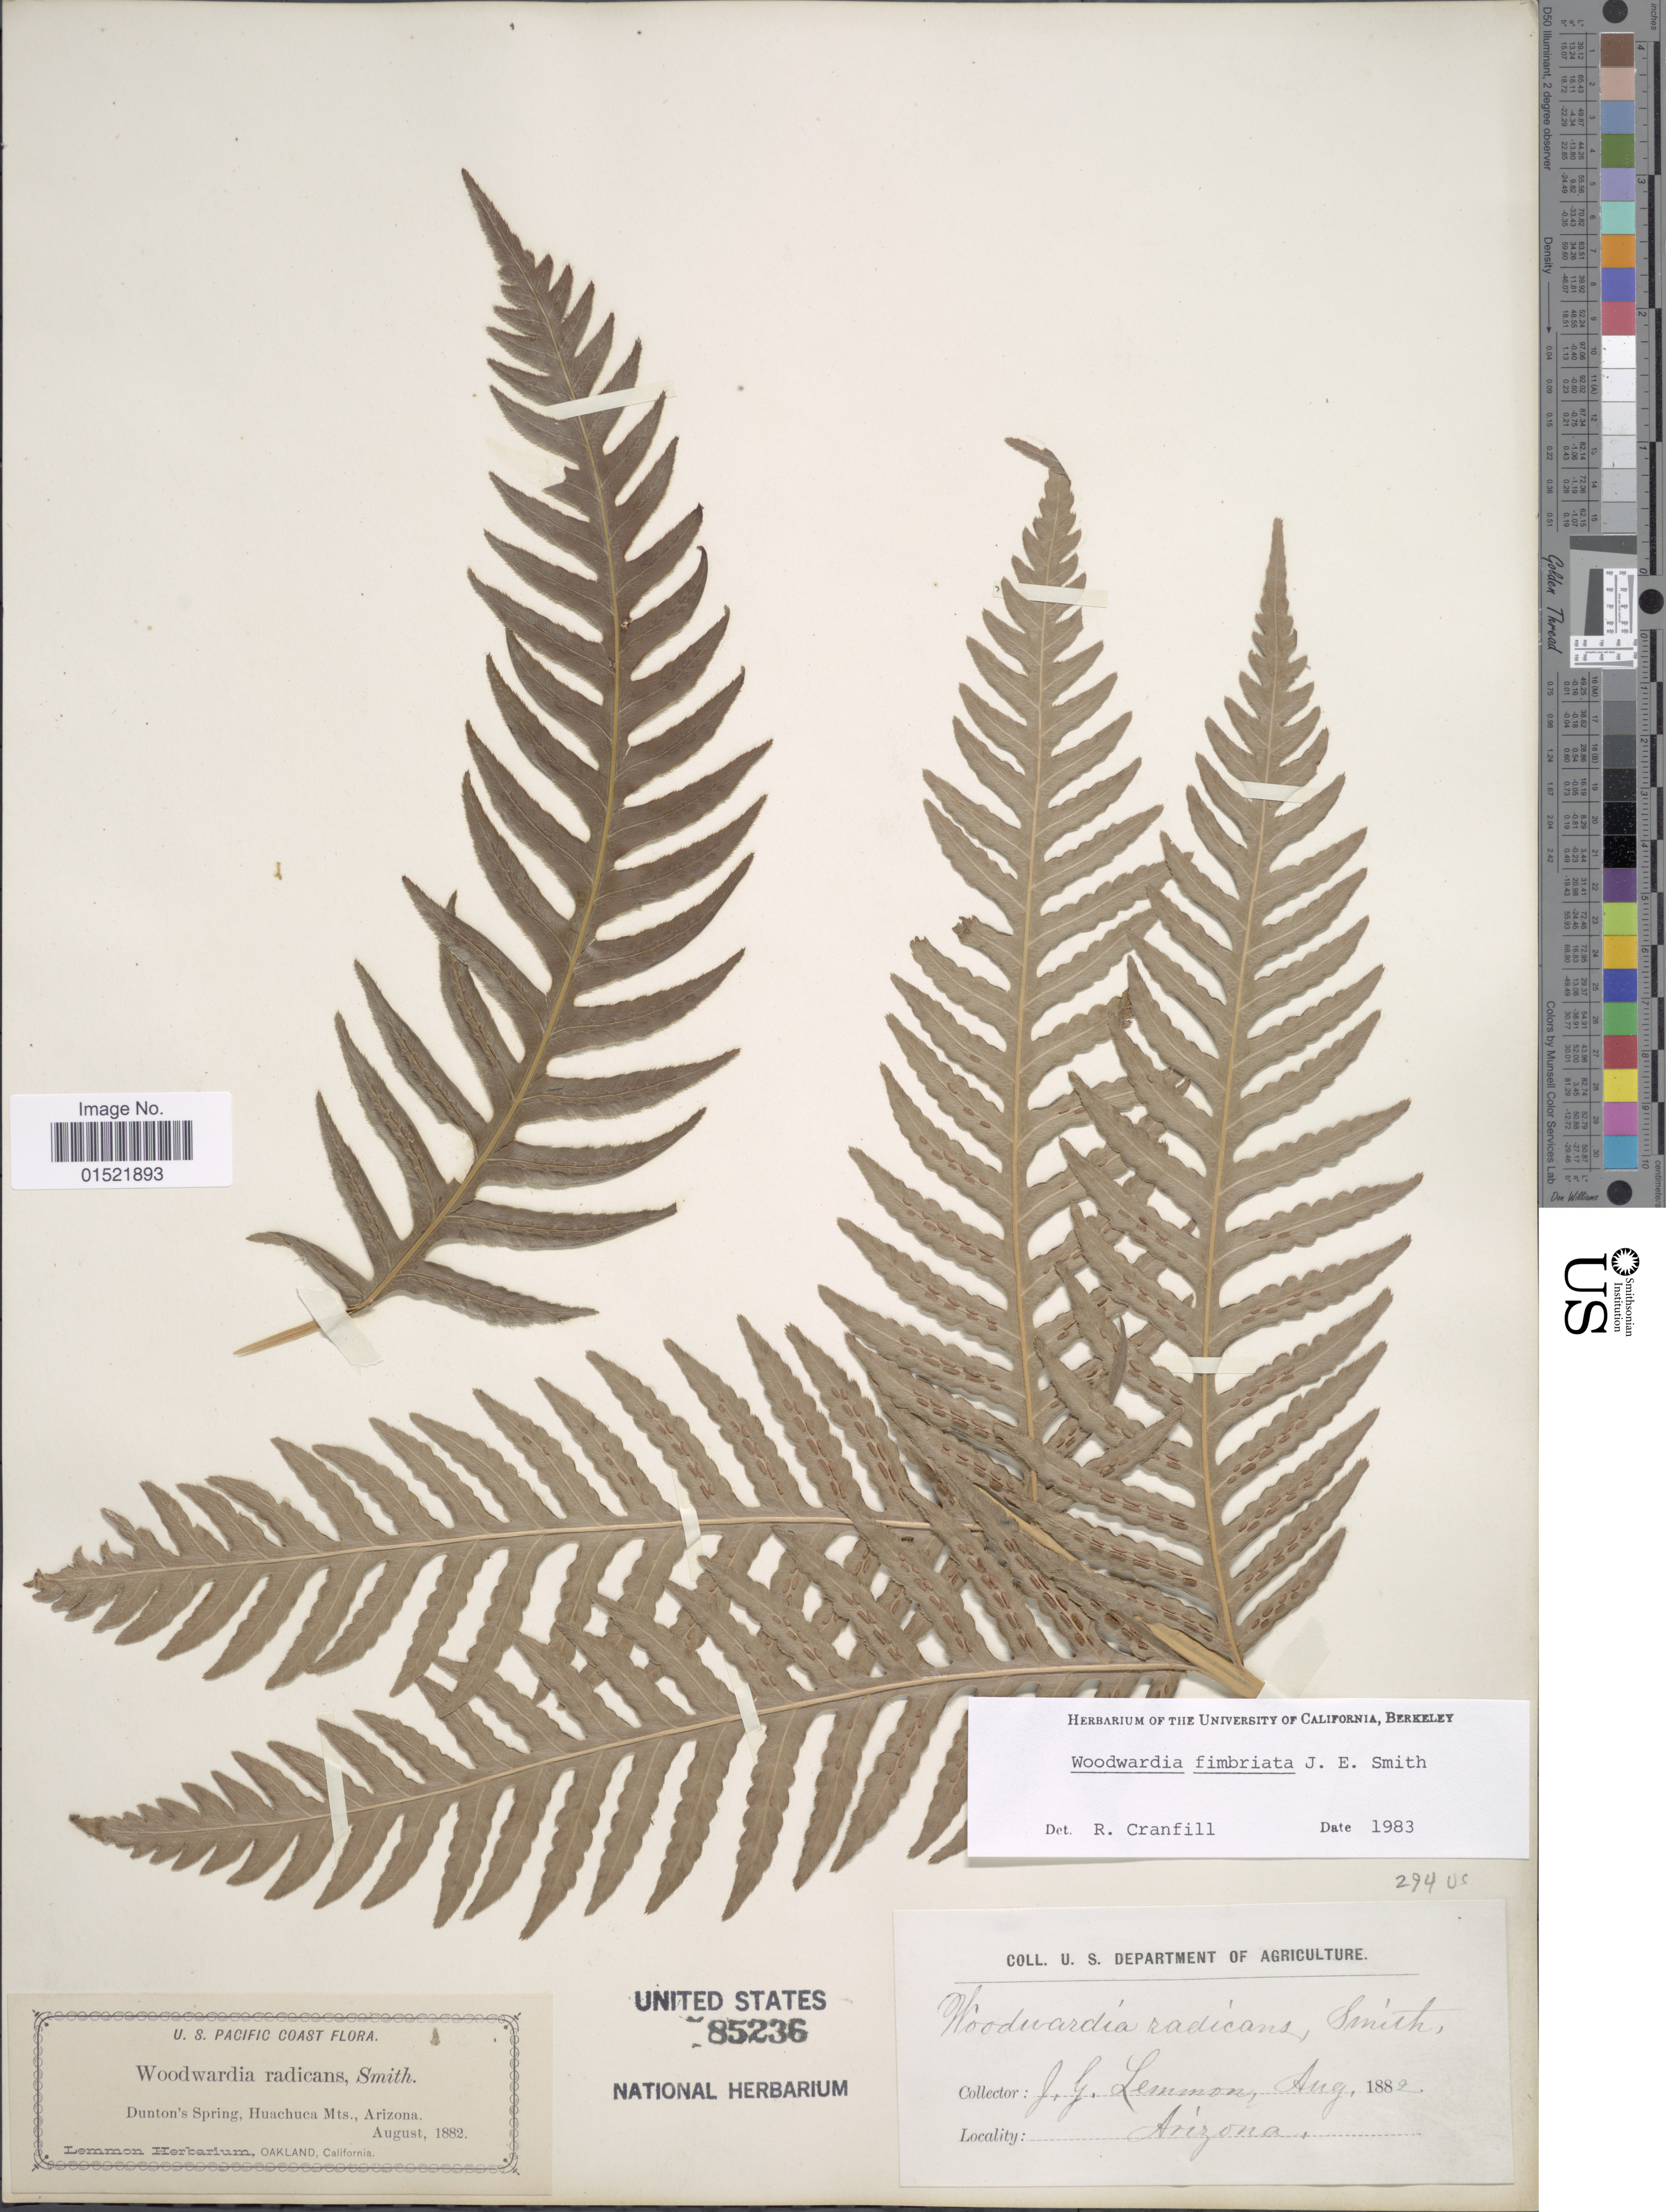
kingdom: Plantae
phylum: Tracheophyta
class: Polypodiopsida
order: Polypodiales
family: Blechnaceae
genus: Woodwardia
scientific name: Woodwardia fimbriata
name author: Sm.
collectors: J. Lemmon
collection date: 1882-08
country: United States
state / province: Arizona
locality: Pacific Coast, Dunton's Spring, Huachuca Mts., Arizona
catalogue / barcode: US 85236